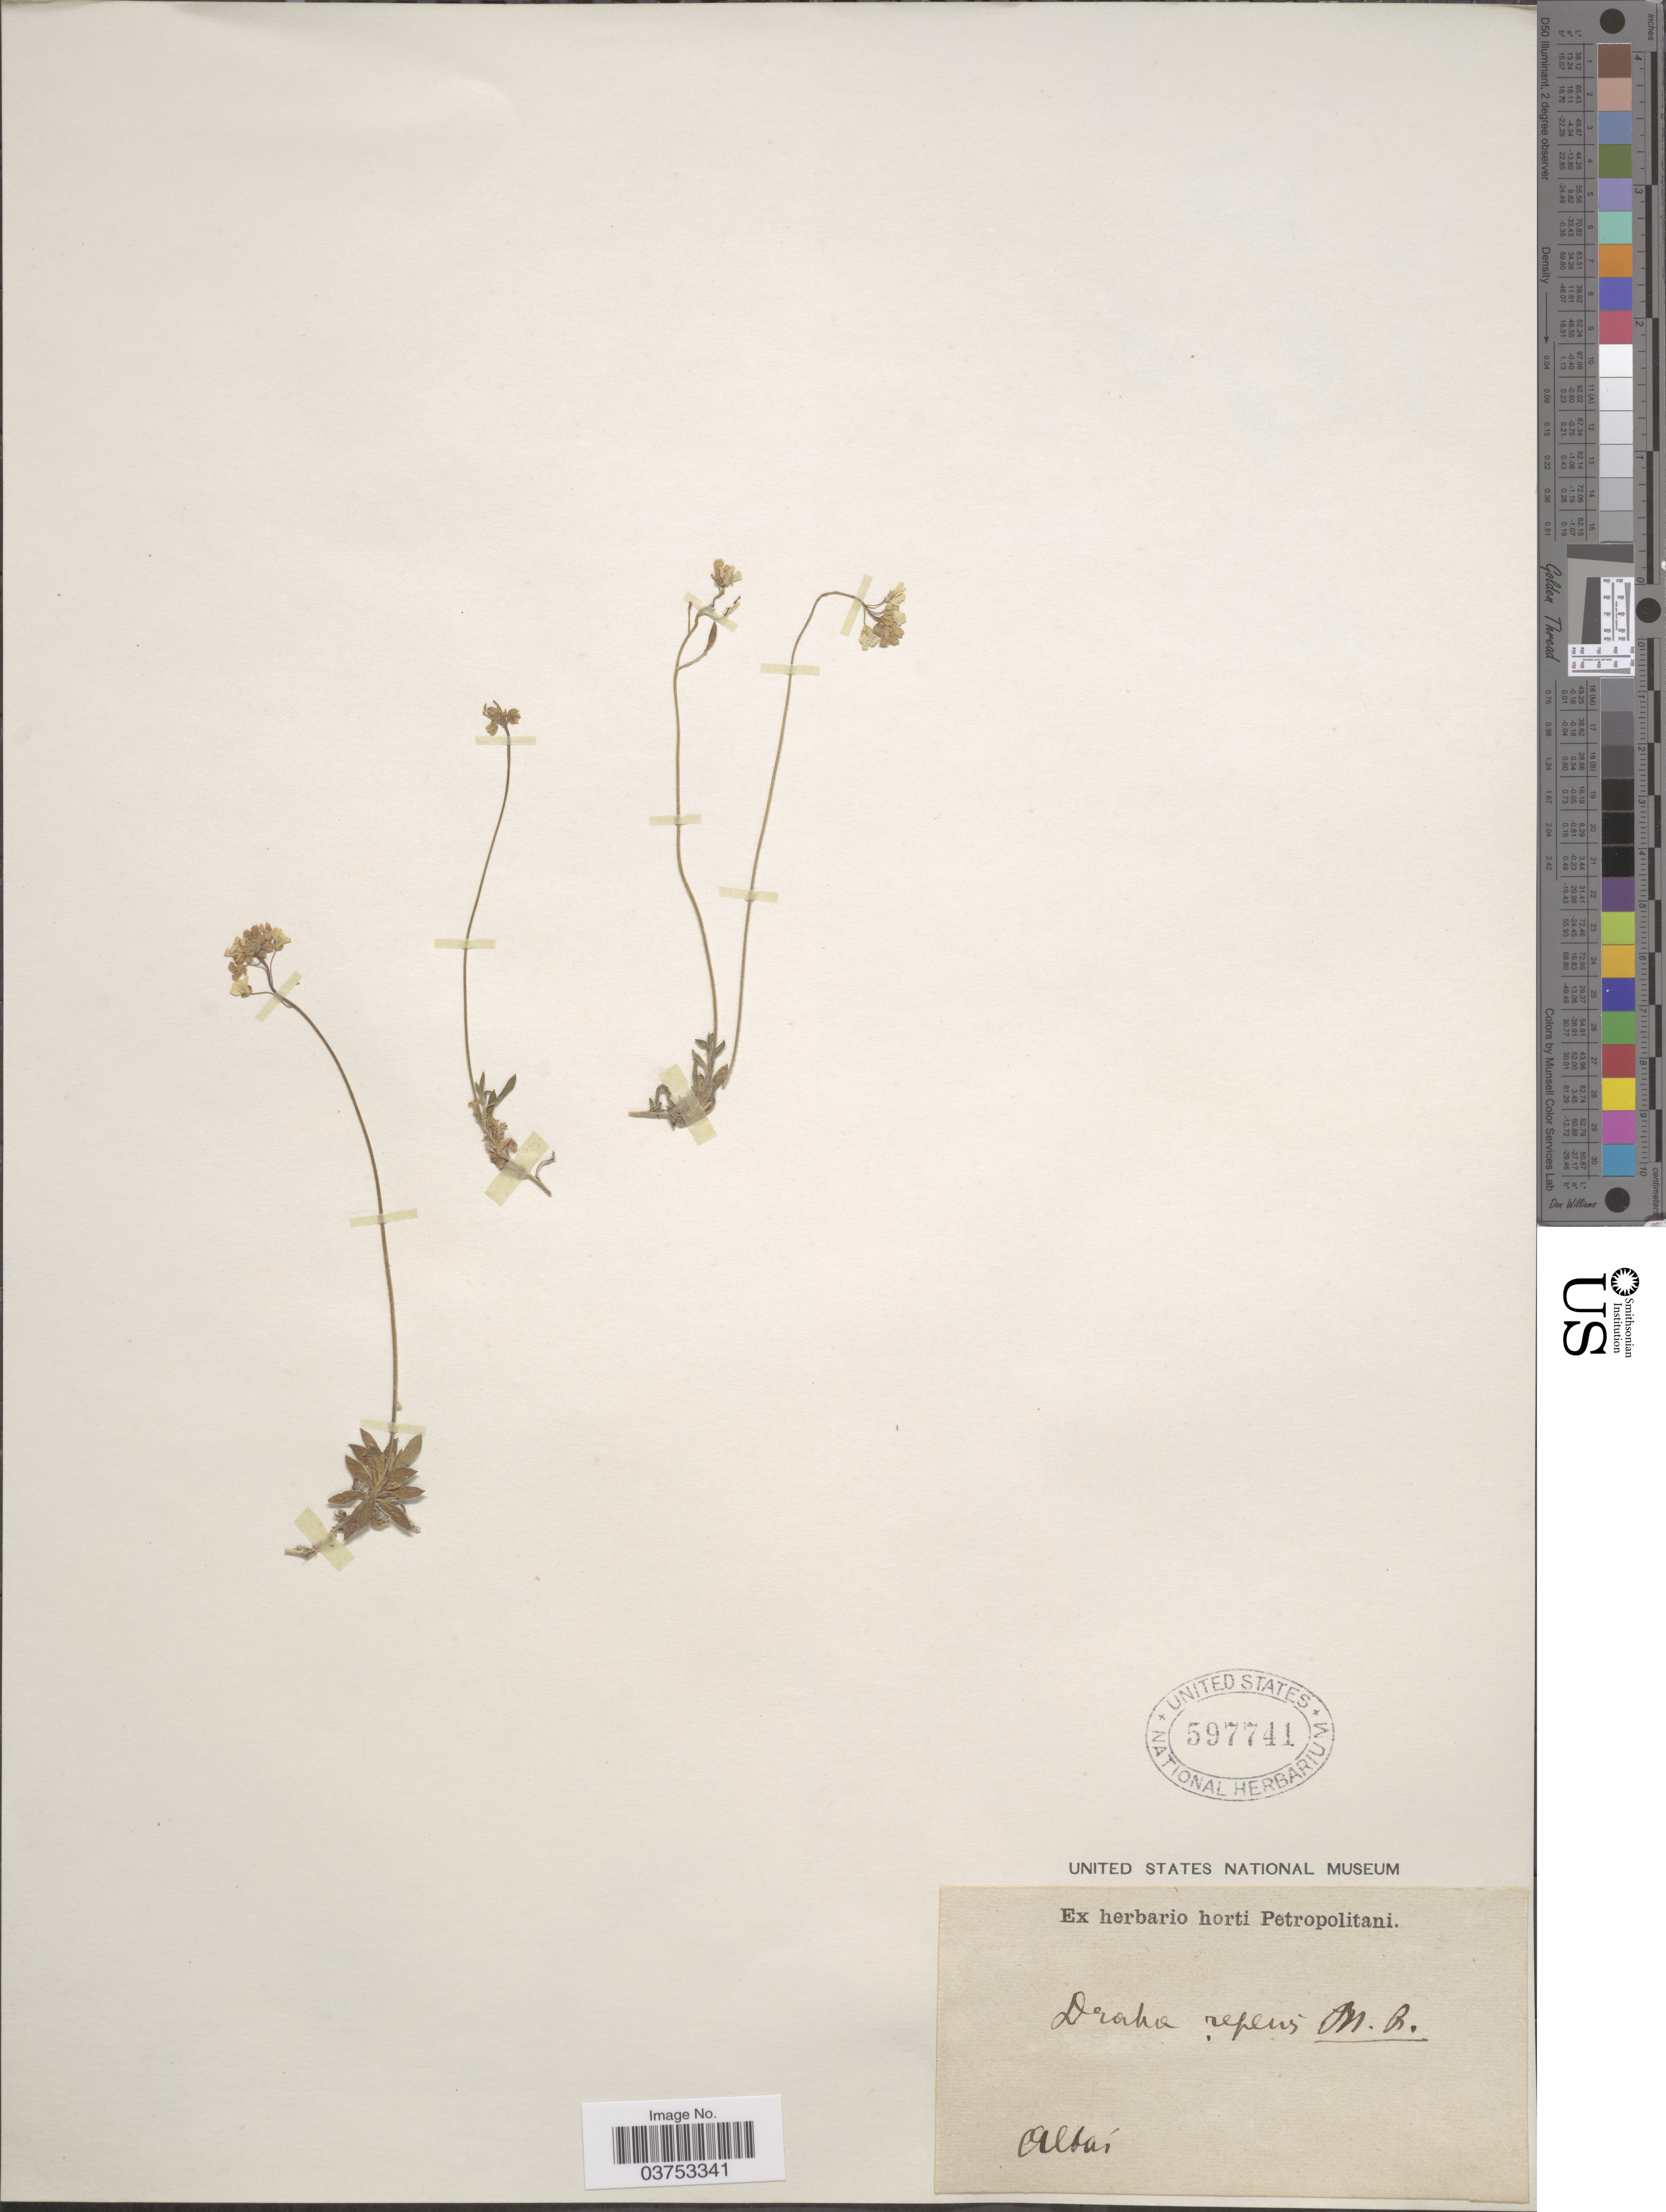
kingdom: Plantae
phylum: Tracheophyta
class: Magnoliopsida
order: Brassicales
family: Brassicaceae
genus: Draba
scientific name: Draba repens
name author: M. Bieb.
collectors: ex herb. horti Petropolitani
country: Russian Federation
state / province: Altai Republic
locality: Altai.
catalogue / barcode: US 597741